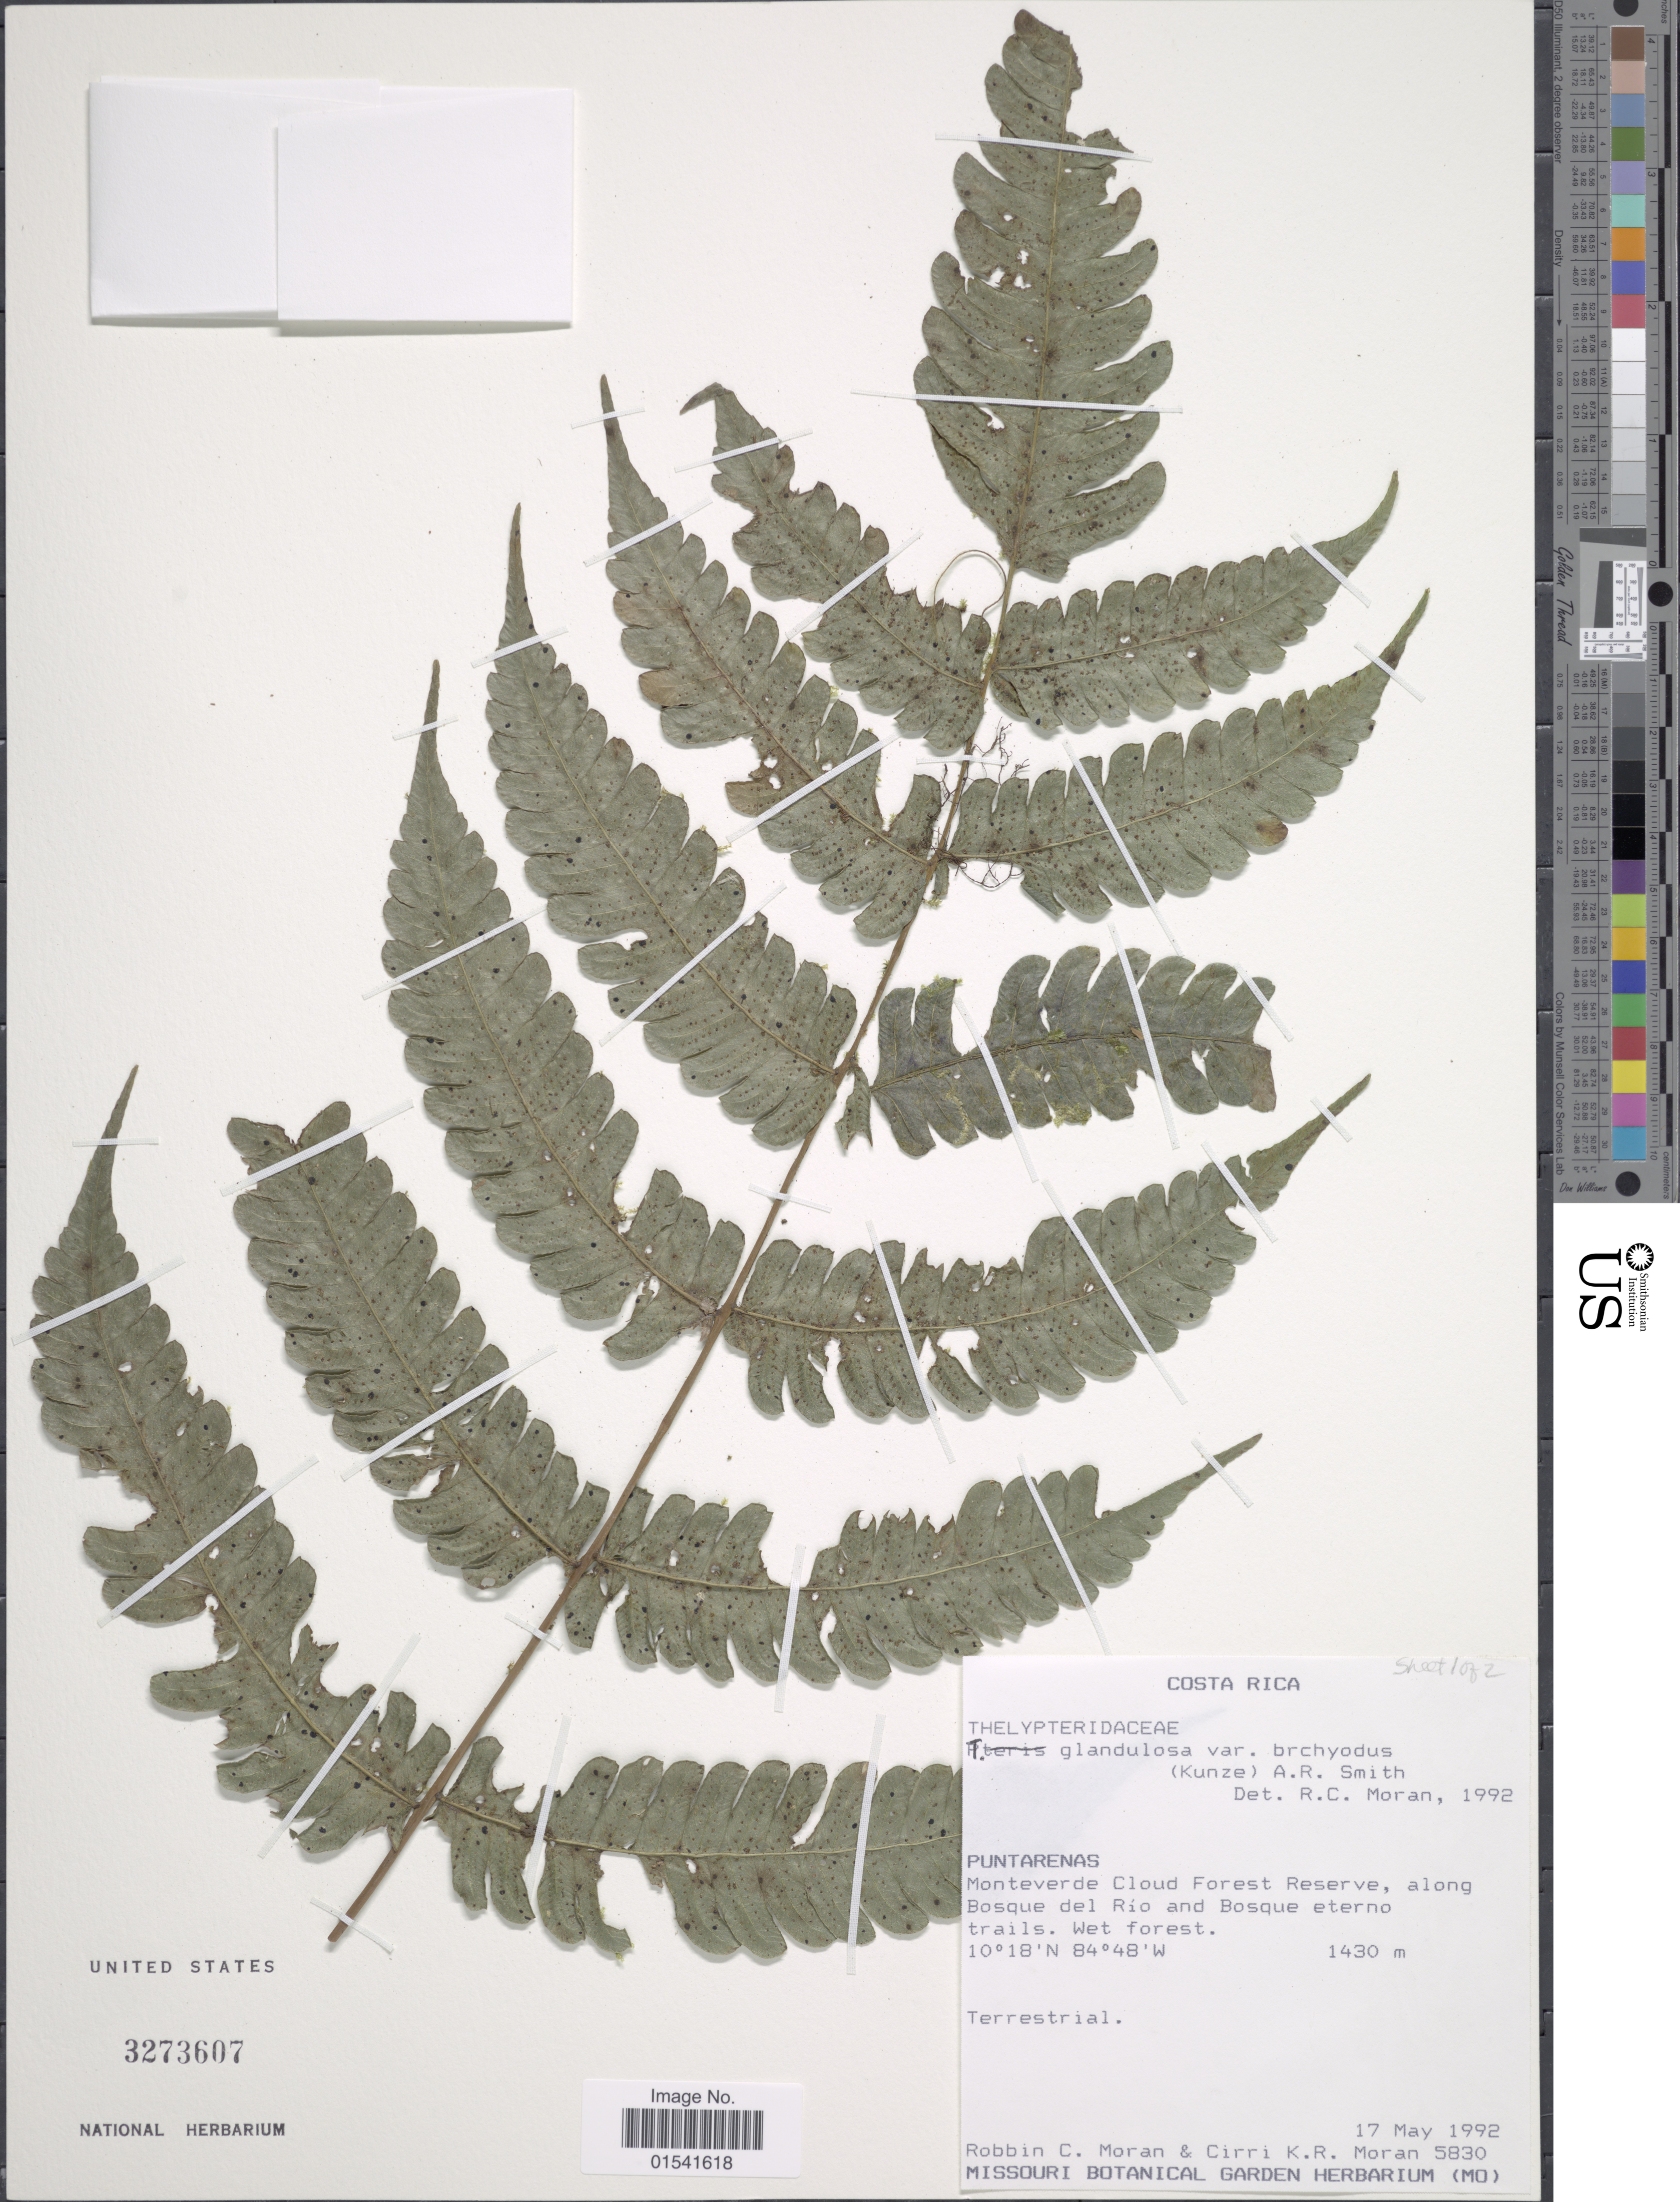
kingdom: Plantae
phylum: Tracheophyta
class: Polypodiopsida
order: Polypodiales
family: Thelypteridaceae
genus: Steiropteris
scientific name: Steiropteris glandulosa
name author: (Hook. f.) Pic. Serm.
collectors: R. C. Moran & C. Moran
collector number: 5830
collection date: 1992-05-17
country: Costa Rica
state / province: Puntarenas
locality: Monteverde Cloud Forest Reserve, along Bosque del Río and Boaque eterno trails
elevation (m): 1430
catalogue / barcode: US 3273607